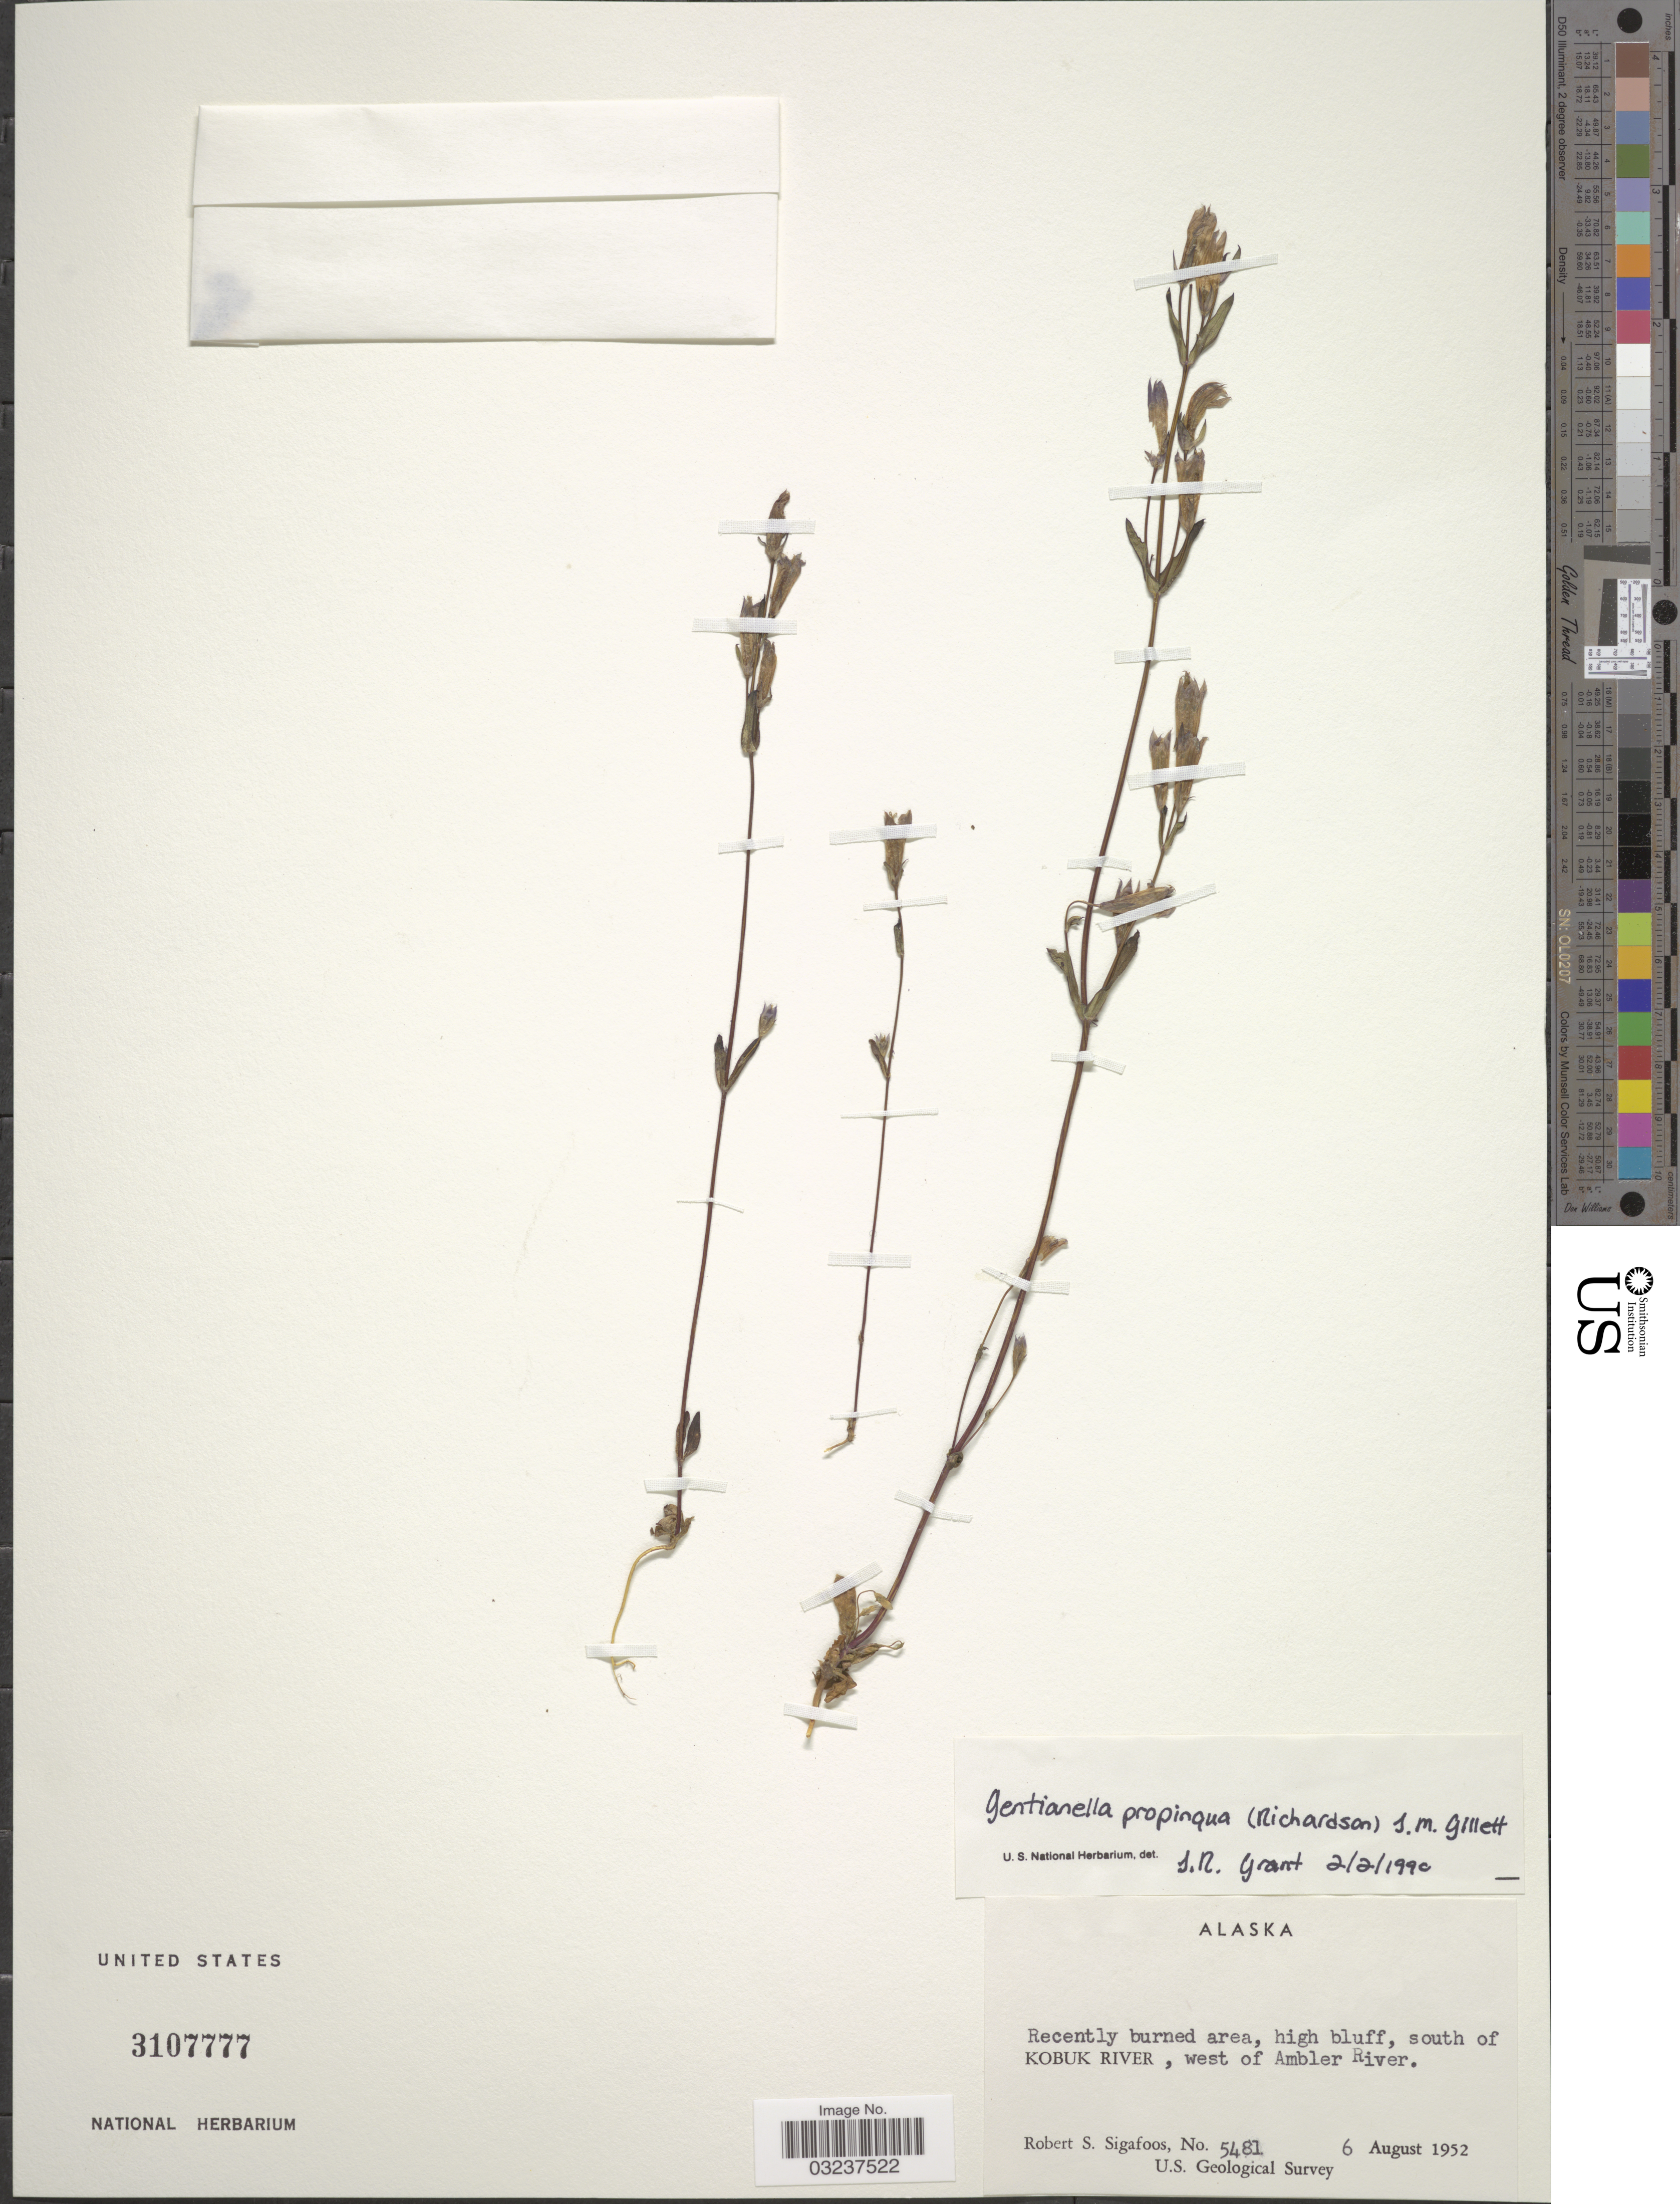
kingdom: Plantae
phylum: Tracheophyta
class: Magnoliopsida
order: Gentianales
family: Gentianaceae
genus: Gentianella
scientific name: Gentianella propinqua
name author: (Richardson) J.M. Gillett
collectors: R. Sigafoos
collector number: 5481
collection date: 1952-08-06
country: United States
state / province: Alaska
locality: South of Kobuk River, west of Ambler River.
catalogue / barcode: US 3107777